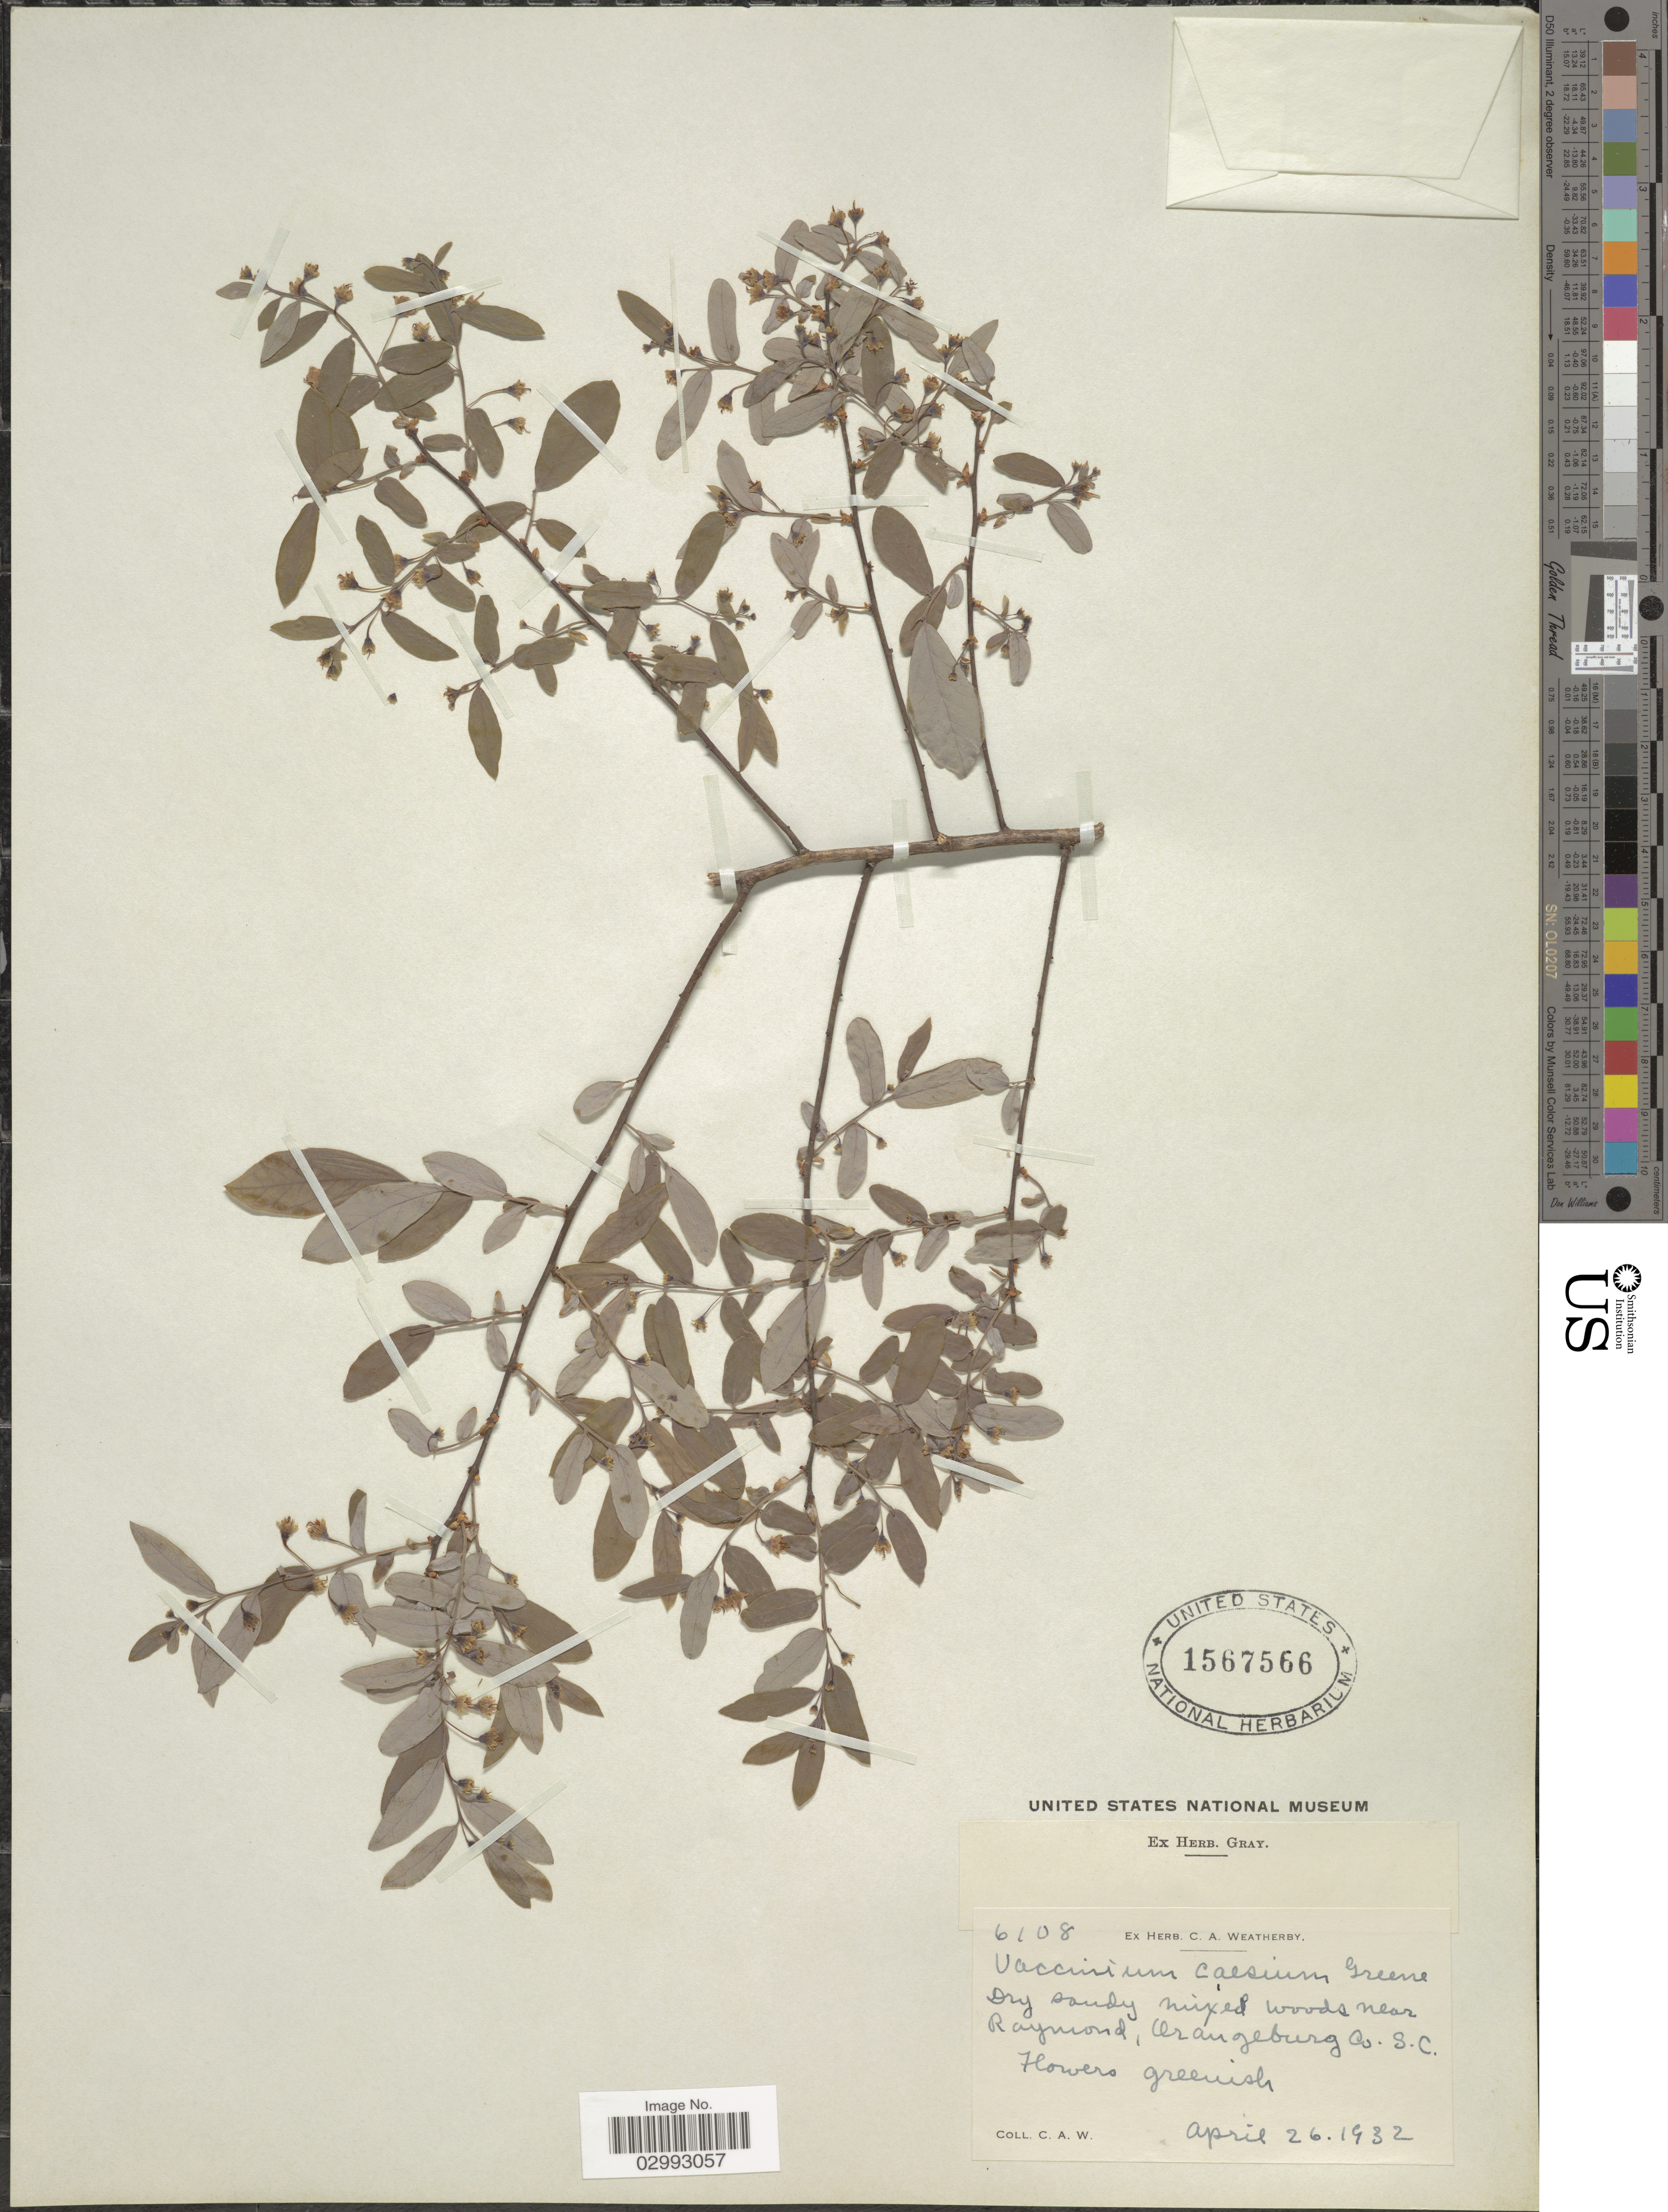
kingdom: Plantae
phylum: Tracheophyta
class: Magnoliopsida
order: Ericales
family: Ericaceae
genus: Polycodium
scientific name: Polycodium caesium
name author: (Greene) Greene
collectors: C. A. Weatherby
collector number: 6108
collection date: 1932-04-26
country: United States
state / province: South Carolina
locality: Near Raymond, Orangeburg Co. S.C.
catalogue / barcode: US 1567566